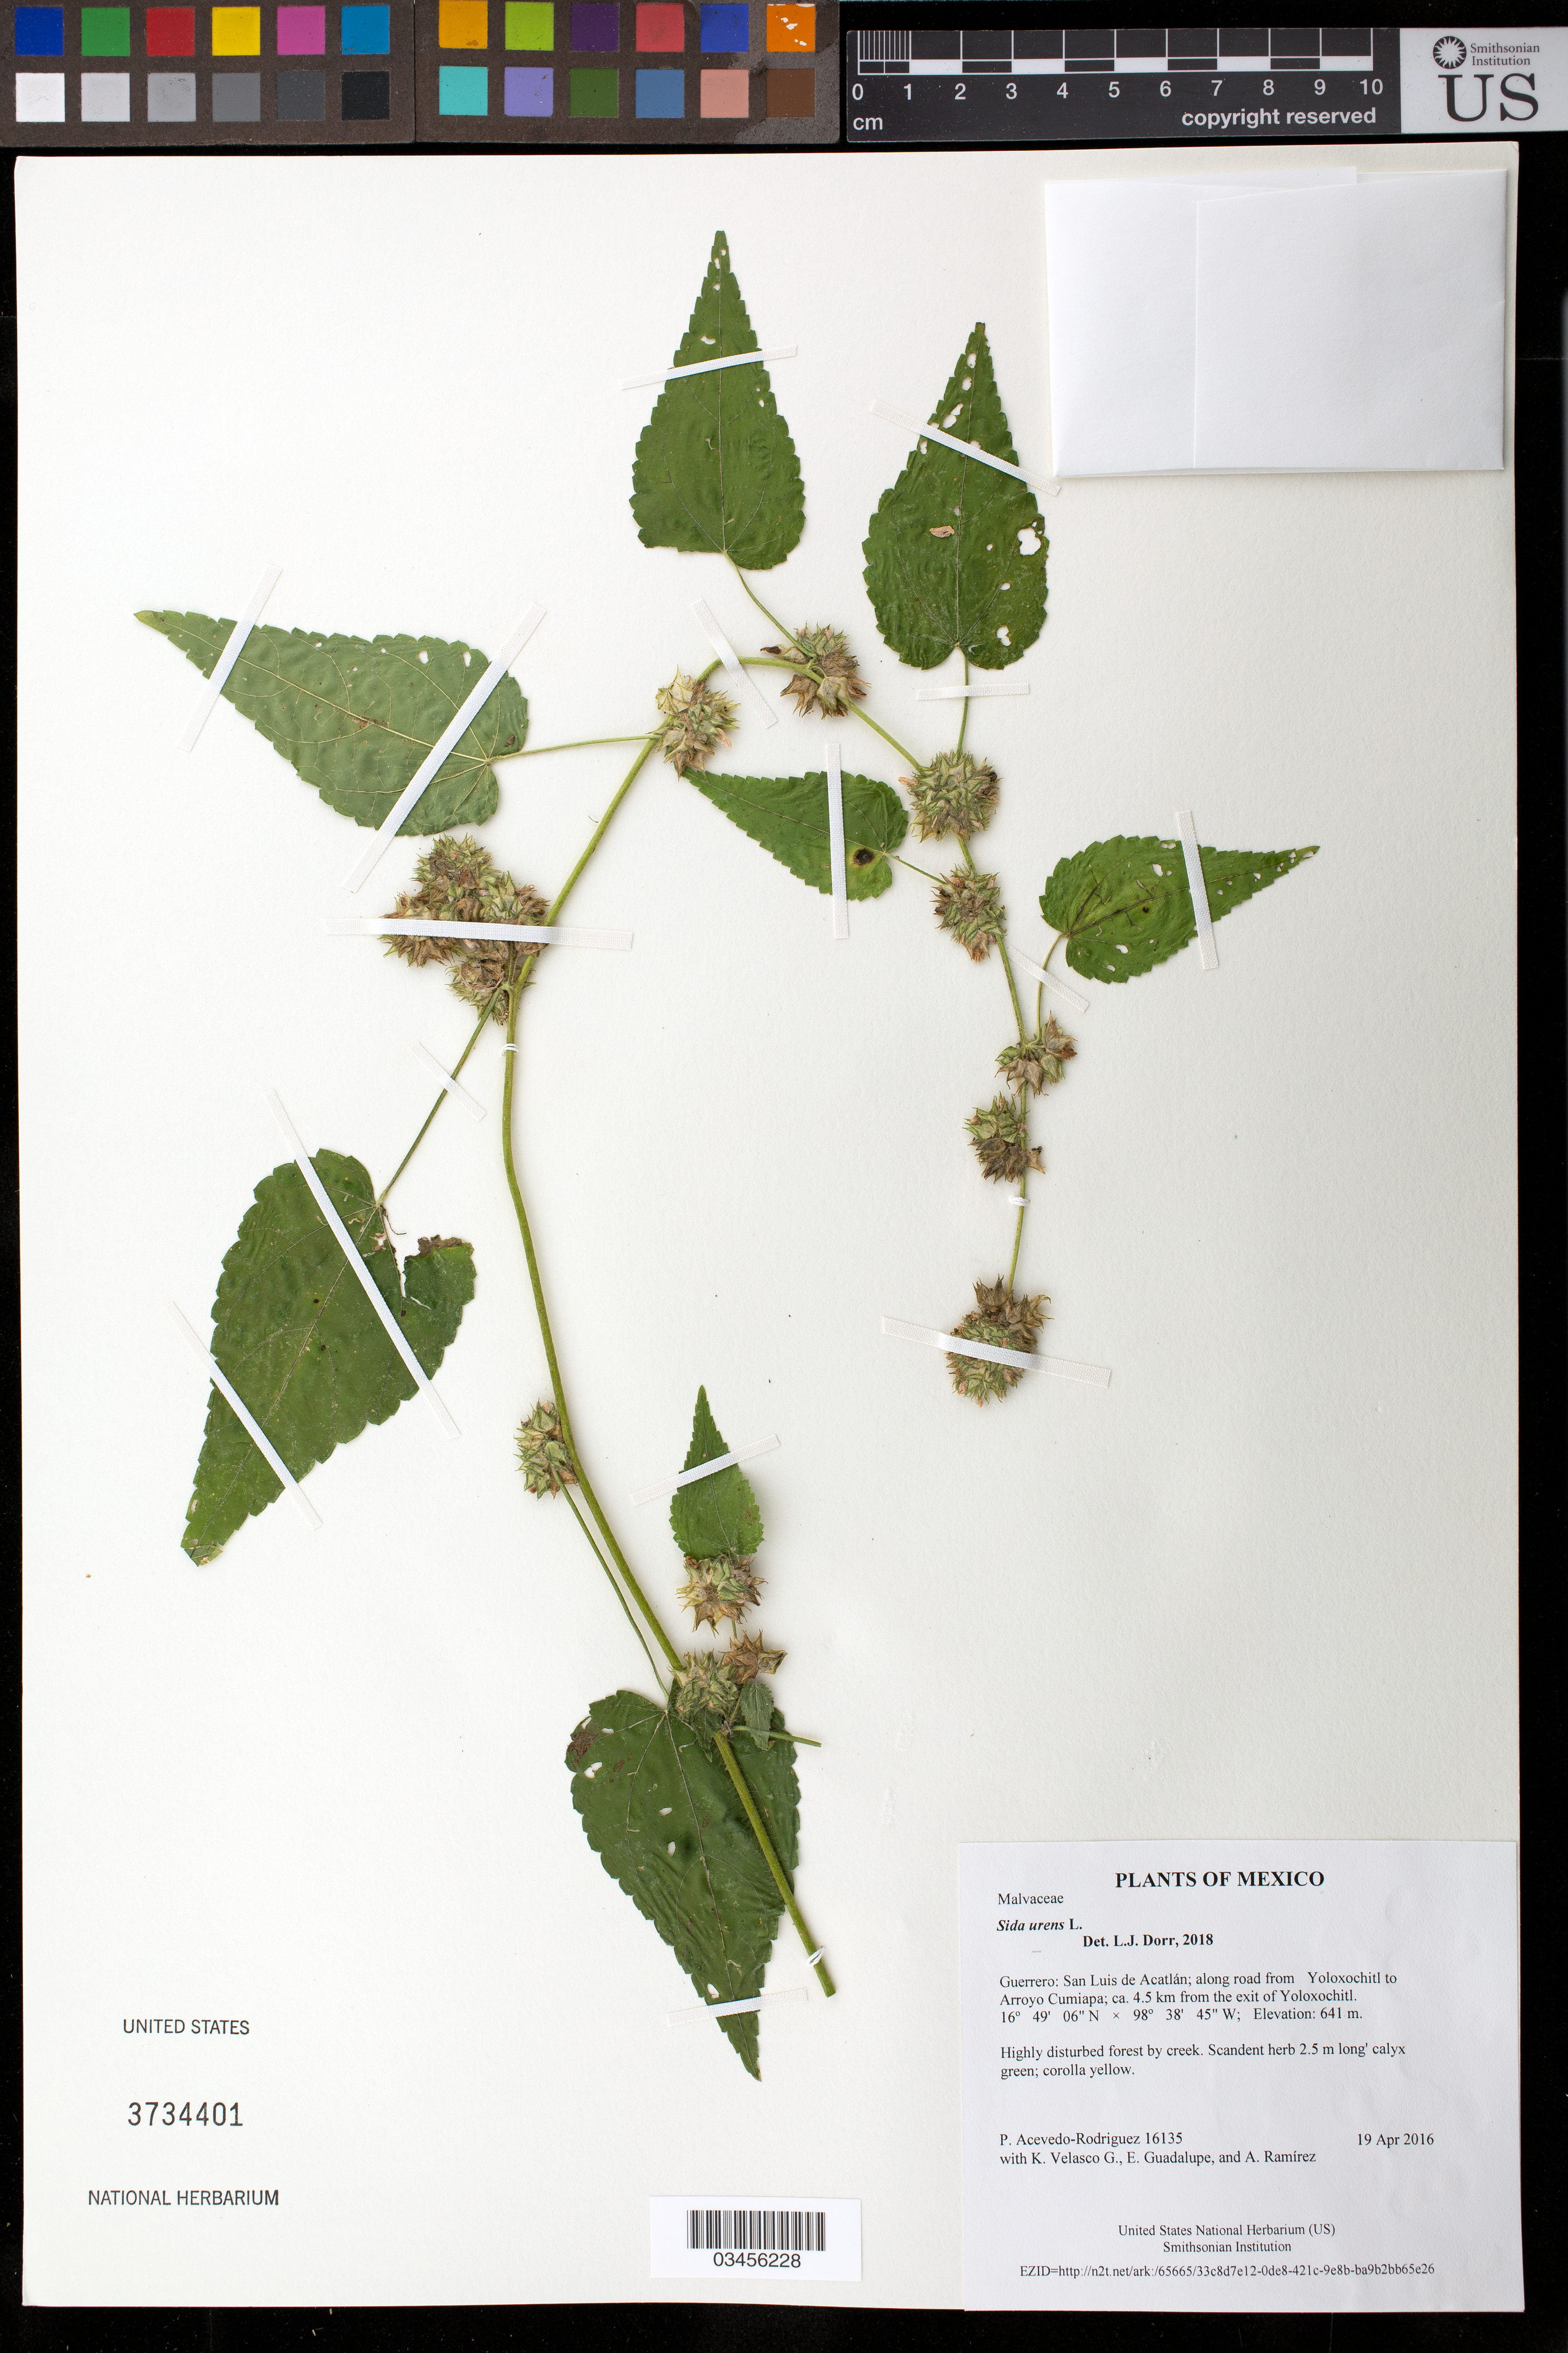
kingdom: Plantae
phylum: Tracheophyta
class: Magnoliopsida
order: Malvales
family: Malvaceae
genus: Sida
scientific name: Sida urens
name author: L.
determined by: Dorr, L. J., (BOT), Smithsonian Institution - National Museum of Natural History (UNITED STATES)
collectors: P. Acevedo-Rodr., K. Velasco G., E. Guadalupe & A. Ramírez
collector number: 16135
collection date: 2016-04-19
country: Mexico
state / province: Guerrero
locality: San Luis de Acatlán; along road from Yoloxochitl to Arroyo Cumiapa; ca. 4.5 km from the exit of Yoloxochitl.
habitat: Highly disturbed forest by creek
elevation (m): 641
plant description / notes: US, NY, MO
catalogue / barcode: US 3734401